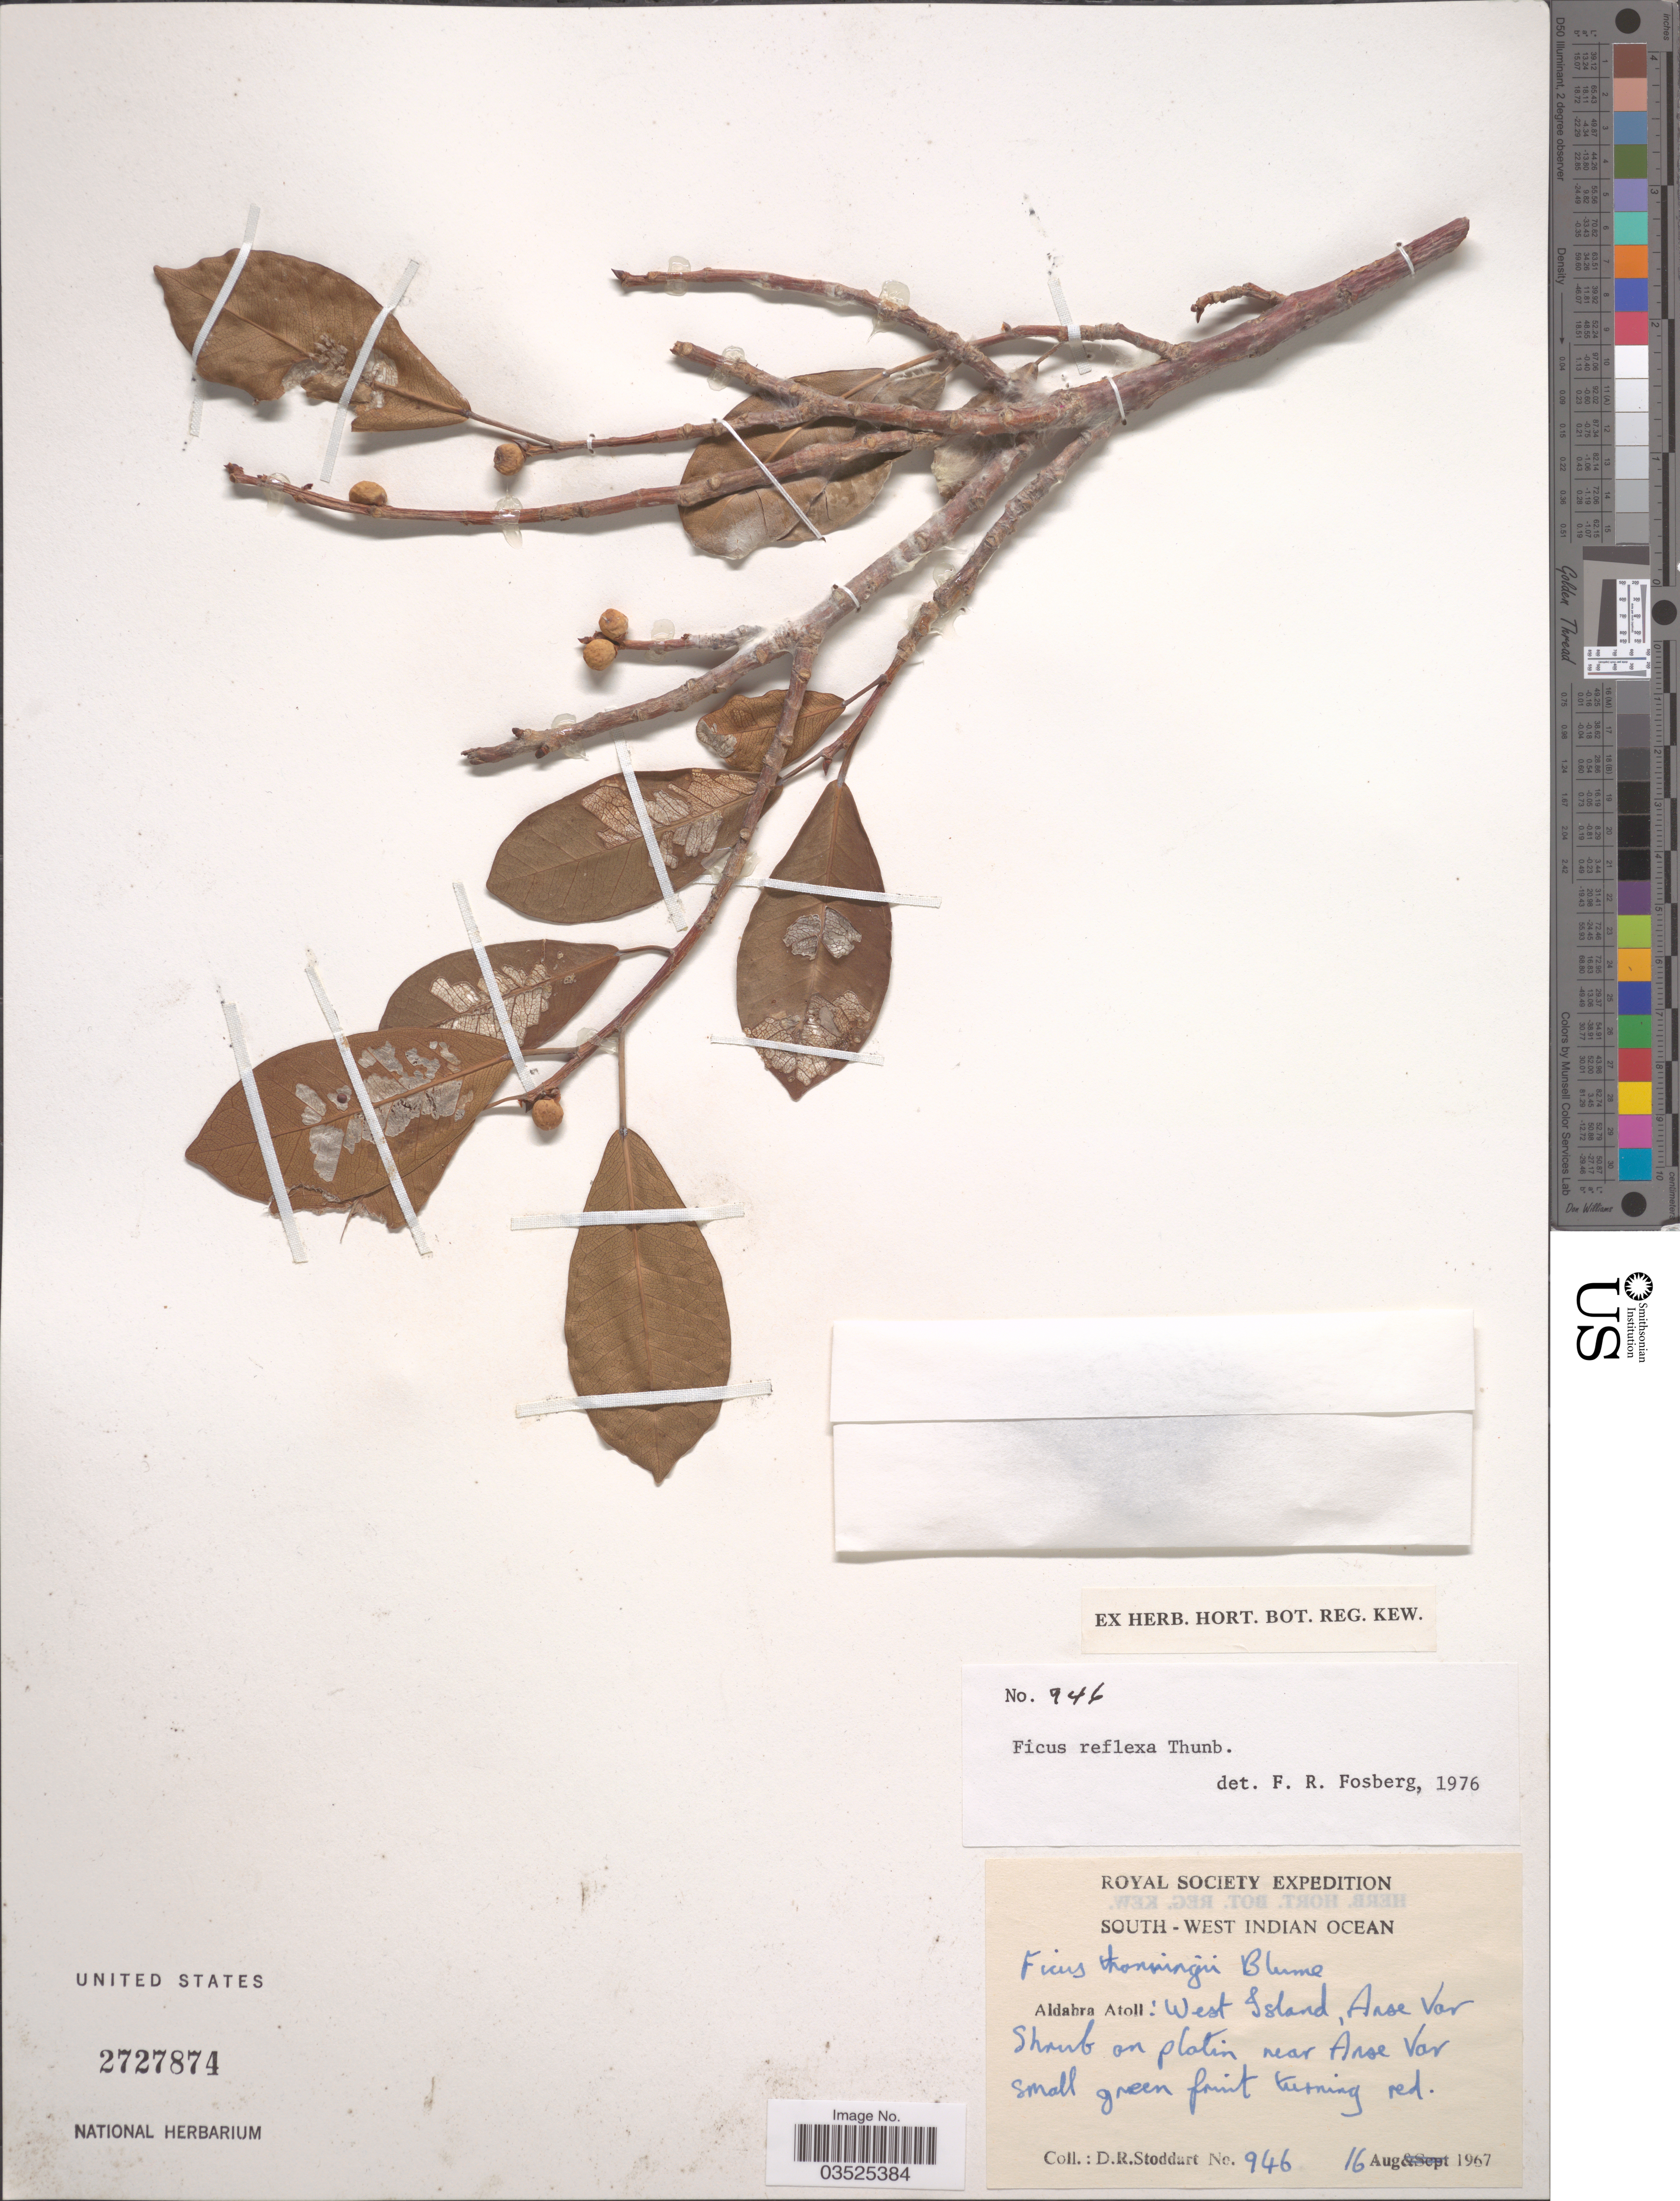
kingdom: Plantae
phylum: Tracheophyta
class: Magnoliopsida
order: Rosales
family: Moraceae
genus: Ficus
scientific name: Ficus reflexa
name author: Thunb.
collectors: D. R. Stoddart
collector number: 946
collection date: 1967-08-16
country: Seychelles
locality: South-West Indian Ocean. Aldabra Atoll: West Island, Arse Var. Shrub on platin near Arse Var.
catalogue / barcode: US 2727874